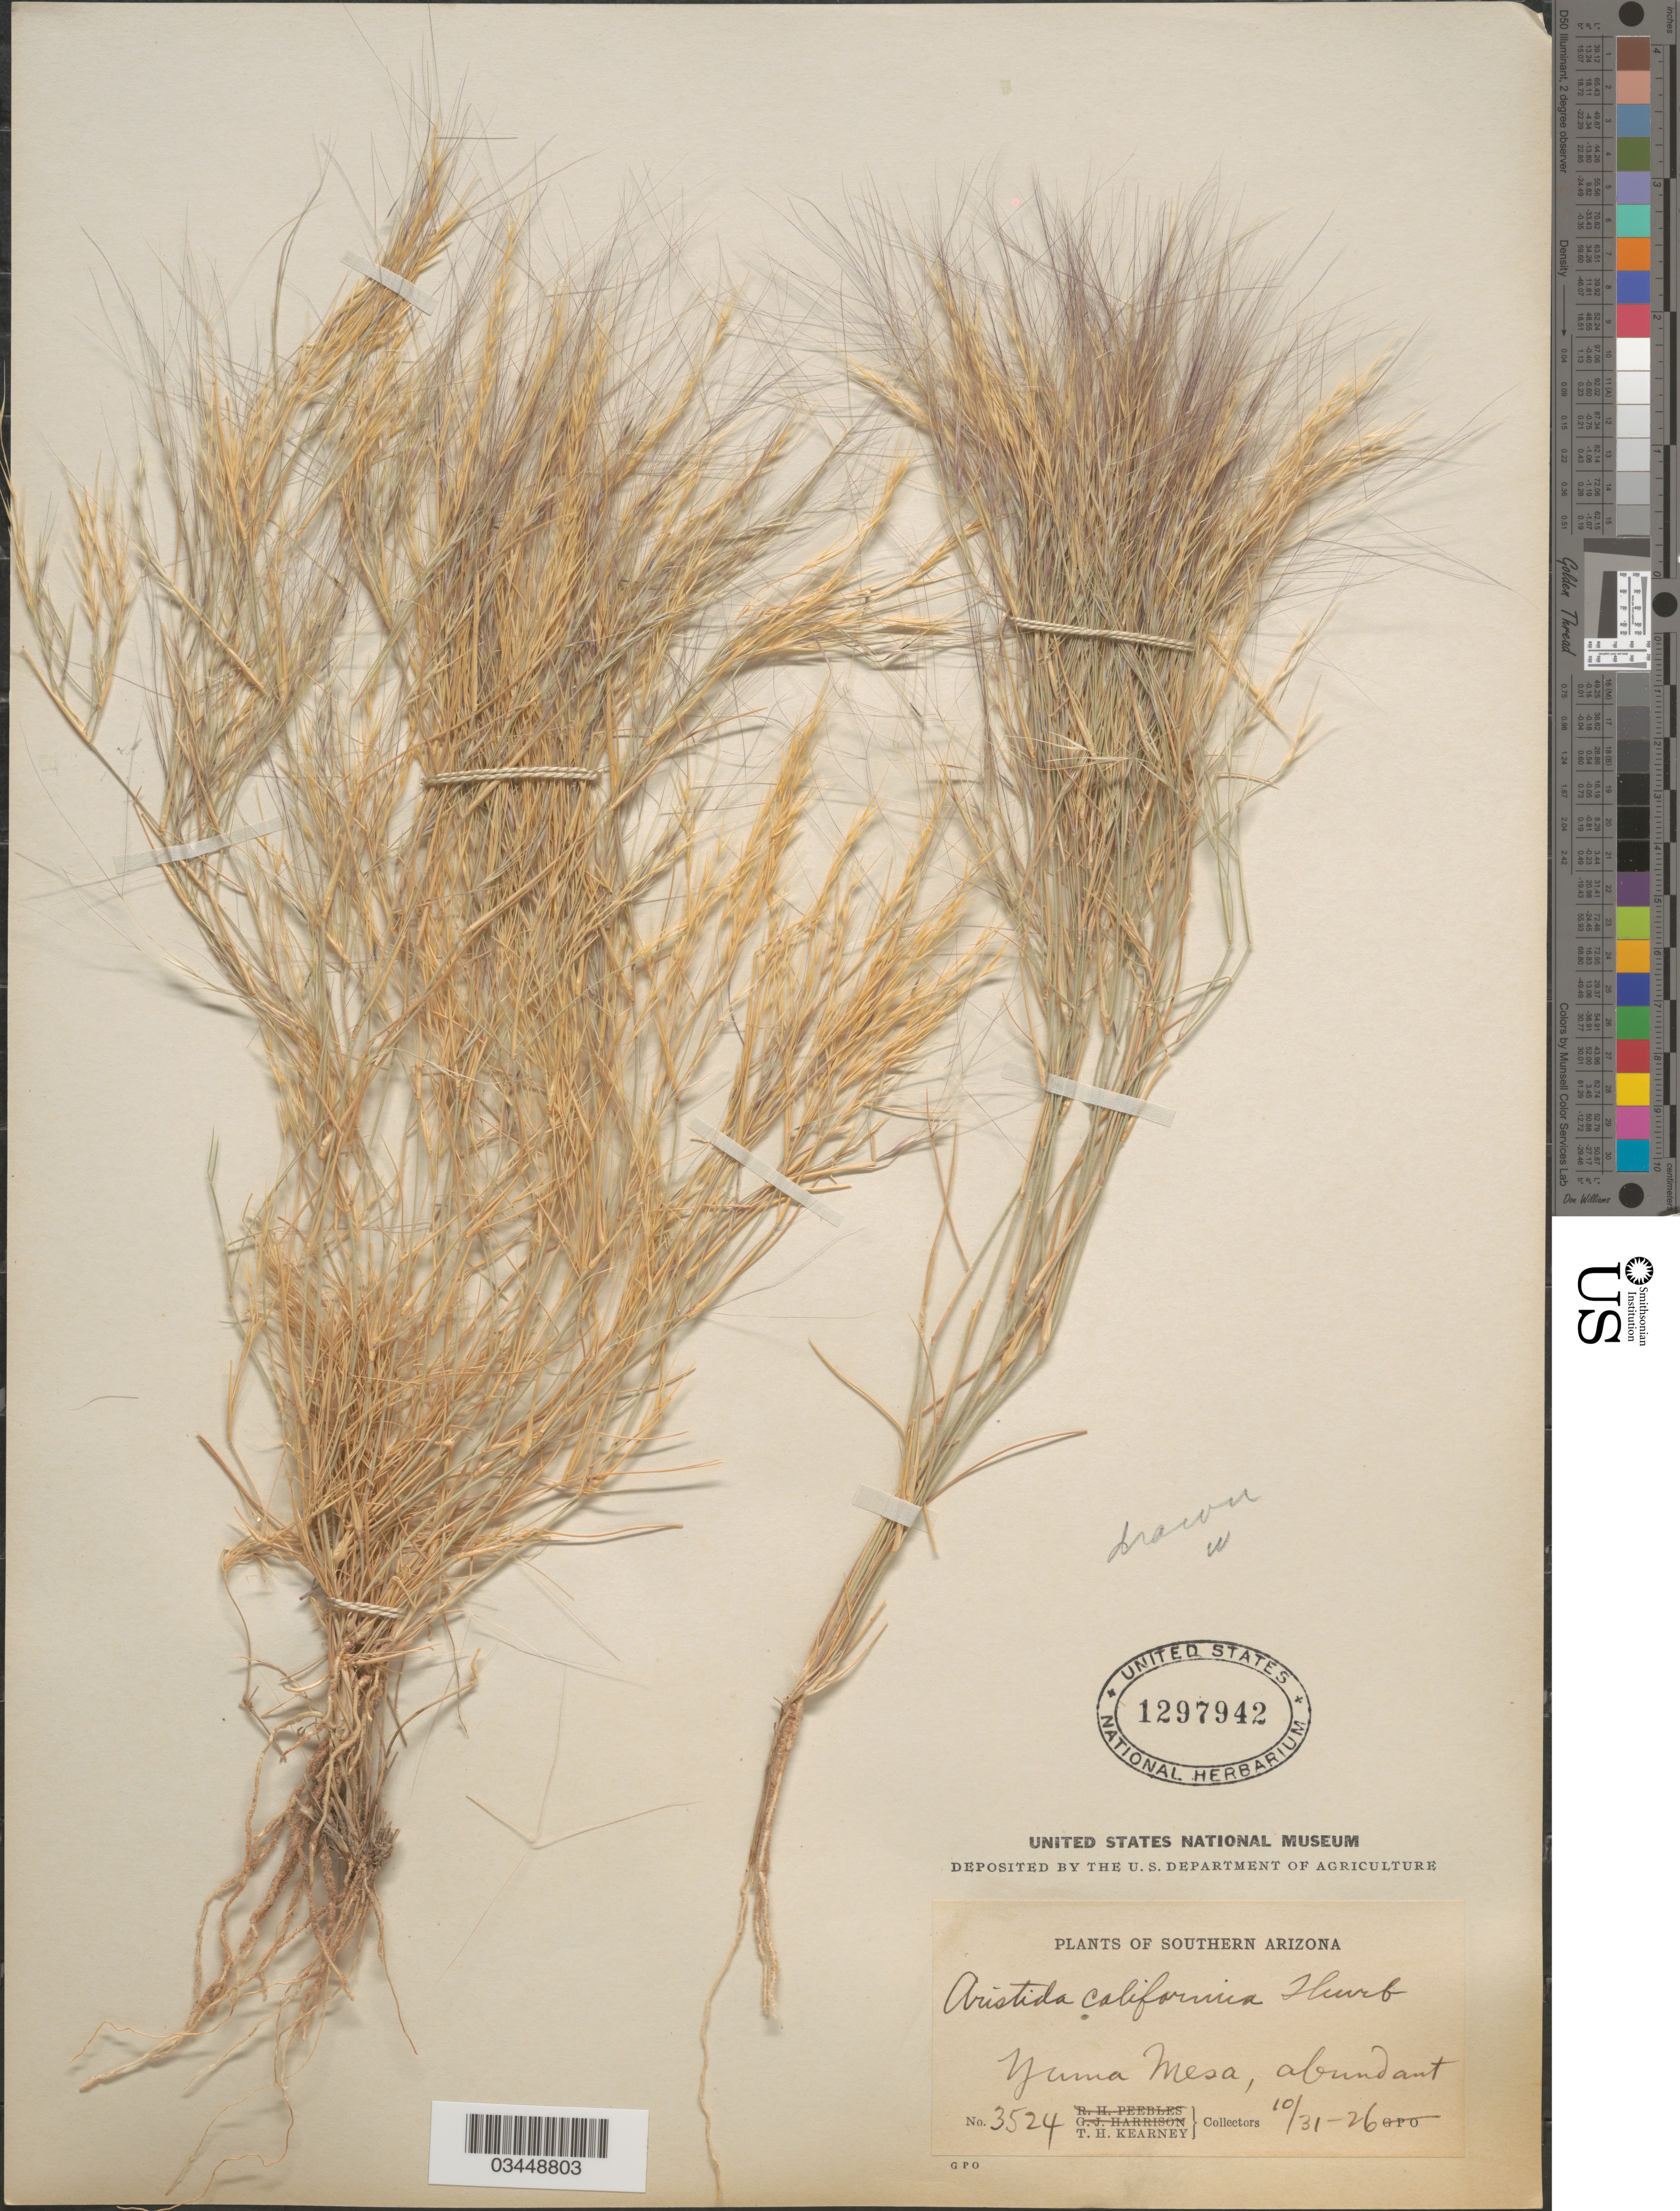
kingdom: Plantae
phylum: Tracheophyta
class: Liliopsida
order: Poales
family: Poaceae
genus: Aristida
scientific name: Aristida californica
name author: Thurb.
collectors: T. H. Kearney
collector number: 3524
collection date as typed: Transcribed d/m/y: 31/10/26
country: United States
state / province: Arizona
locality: Southern Arizona. Yuma Mesa, abundant.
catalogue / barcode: US 1297942